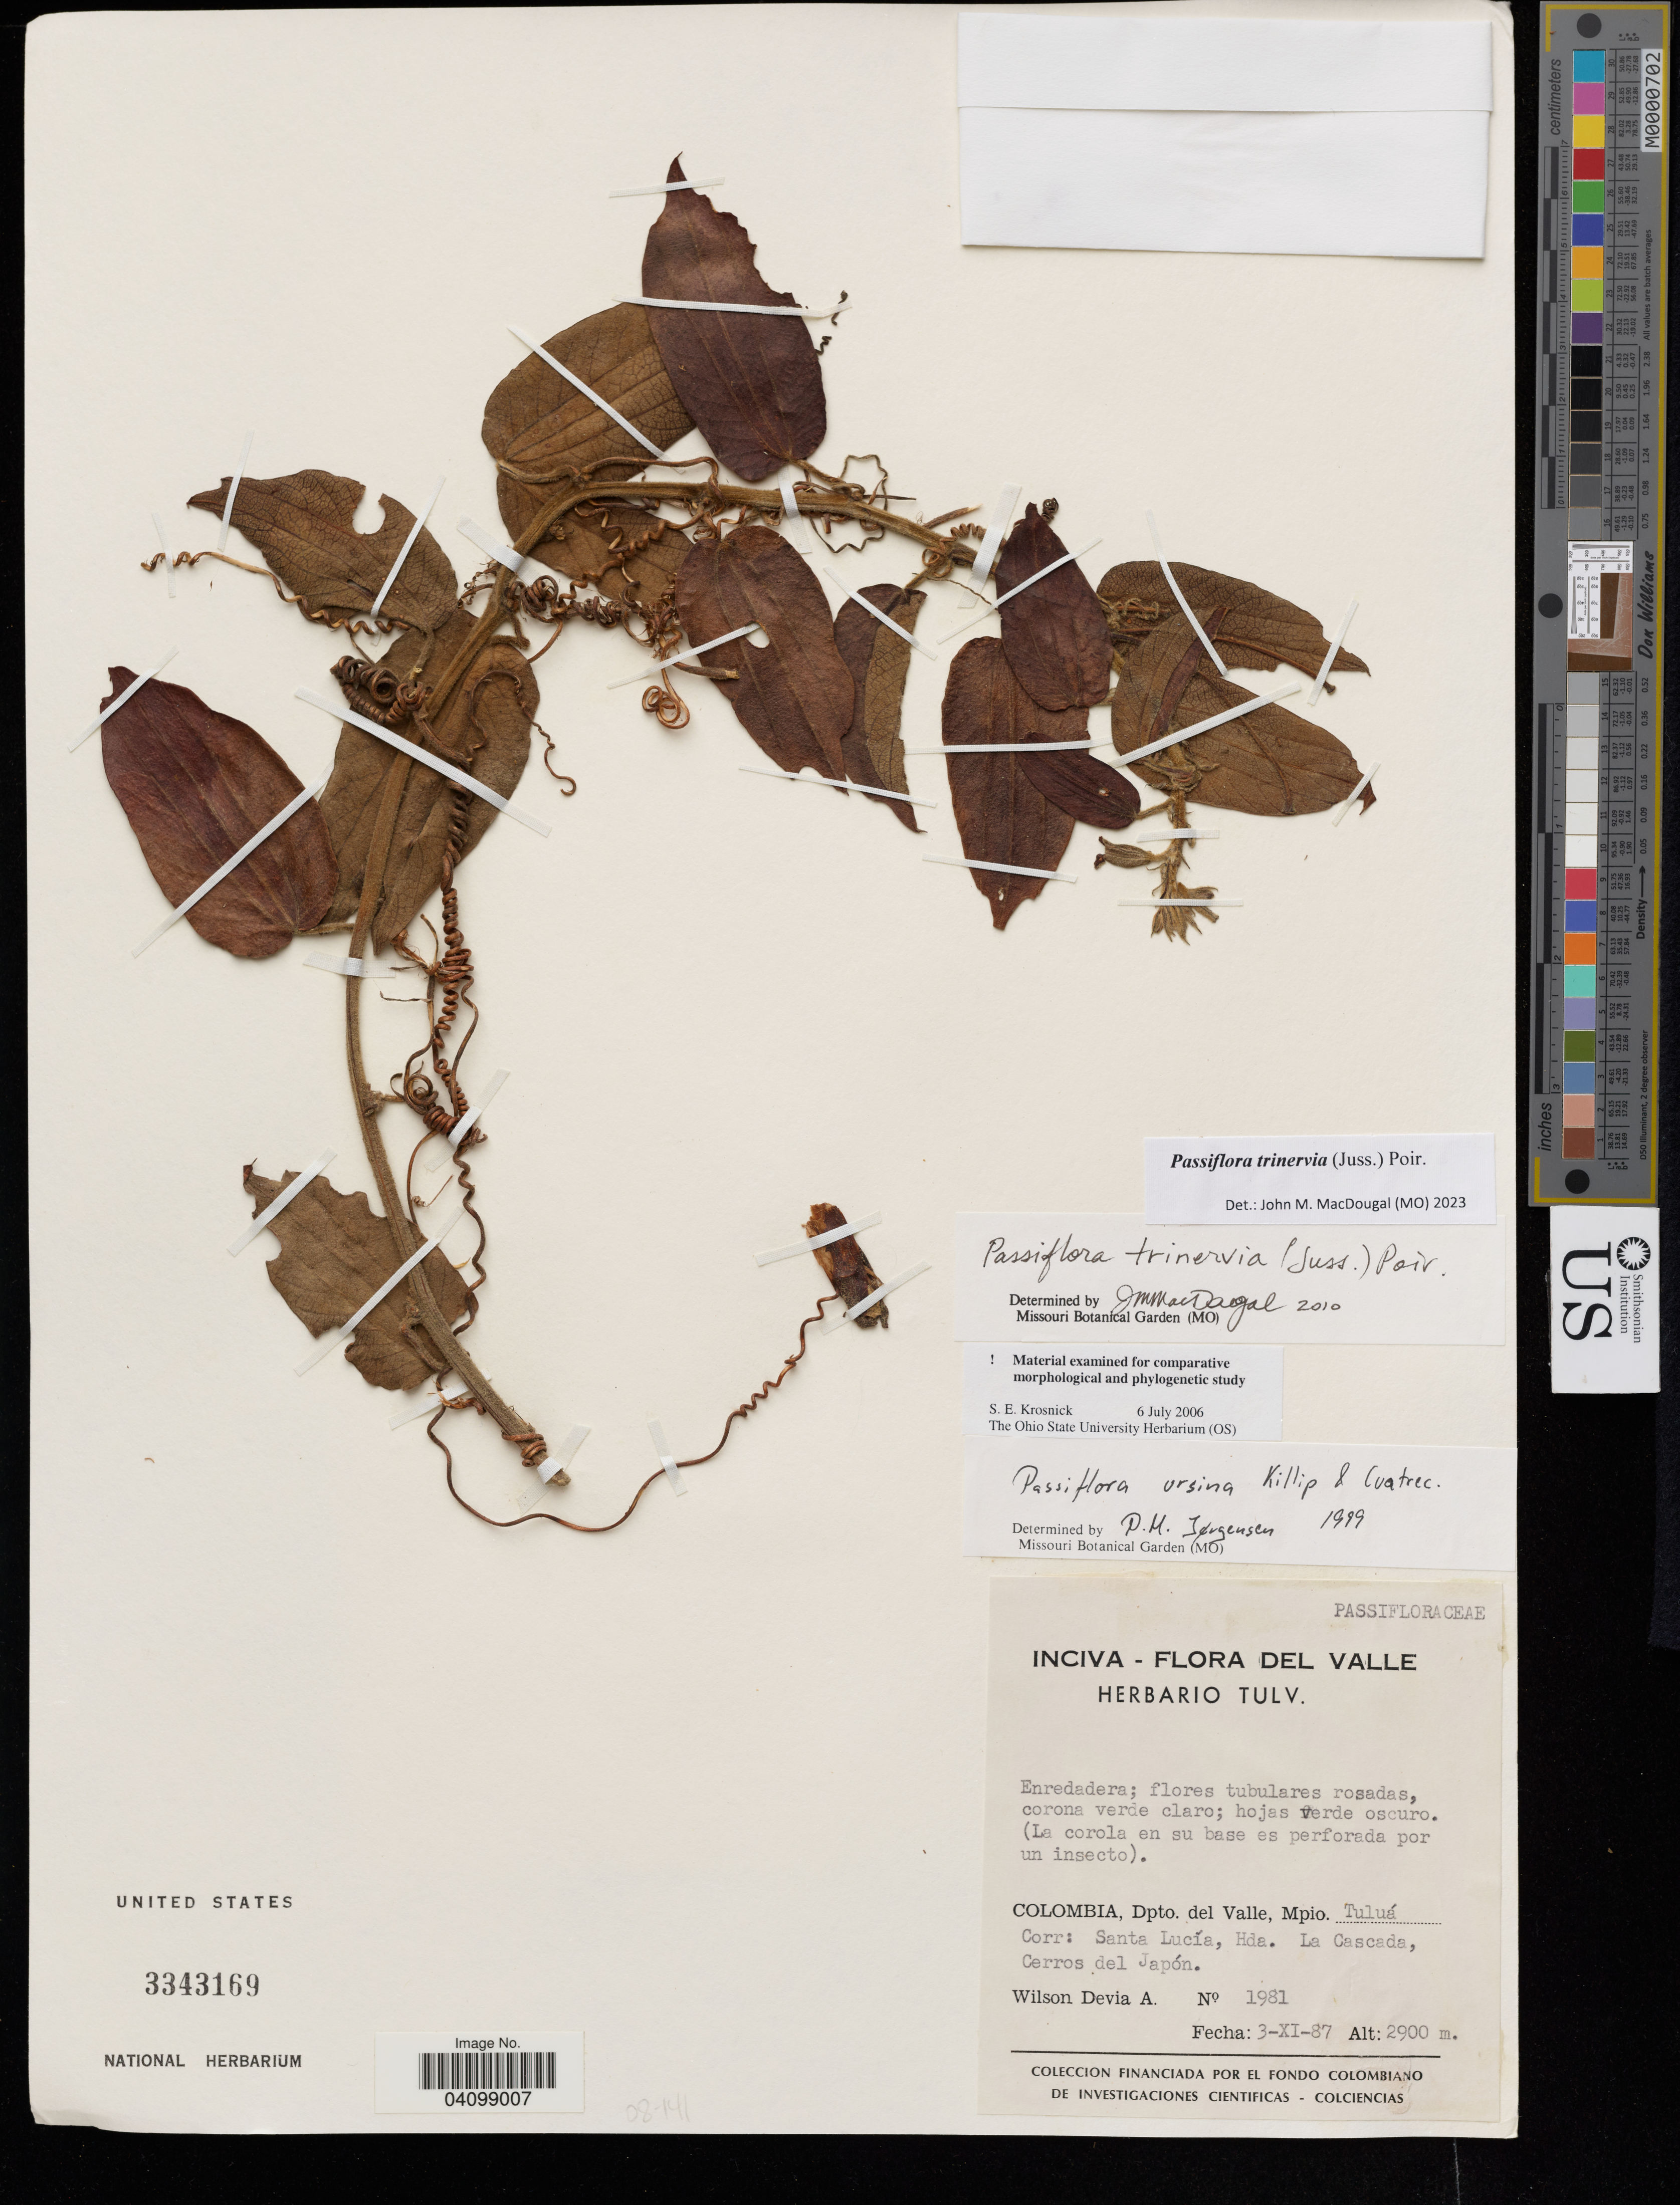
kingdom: Plantae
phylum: Tracheophyta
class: Magnoliopsida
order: Malpighiales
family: Passifloraceae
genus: Passiflora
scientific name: Passiflora trinervia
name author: (Juss.) Poir.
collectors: W. Devia A.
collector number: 1981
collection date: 1987-11-03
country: Colombia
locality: Dpto. del Valle, Mpio. Tuluá. Corr: Santa Lucia, Hda. La Cascada, Cerros del Japón.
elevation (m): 2900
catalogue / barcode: US 3343169